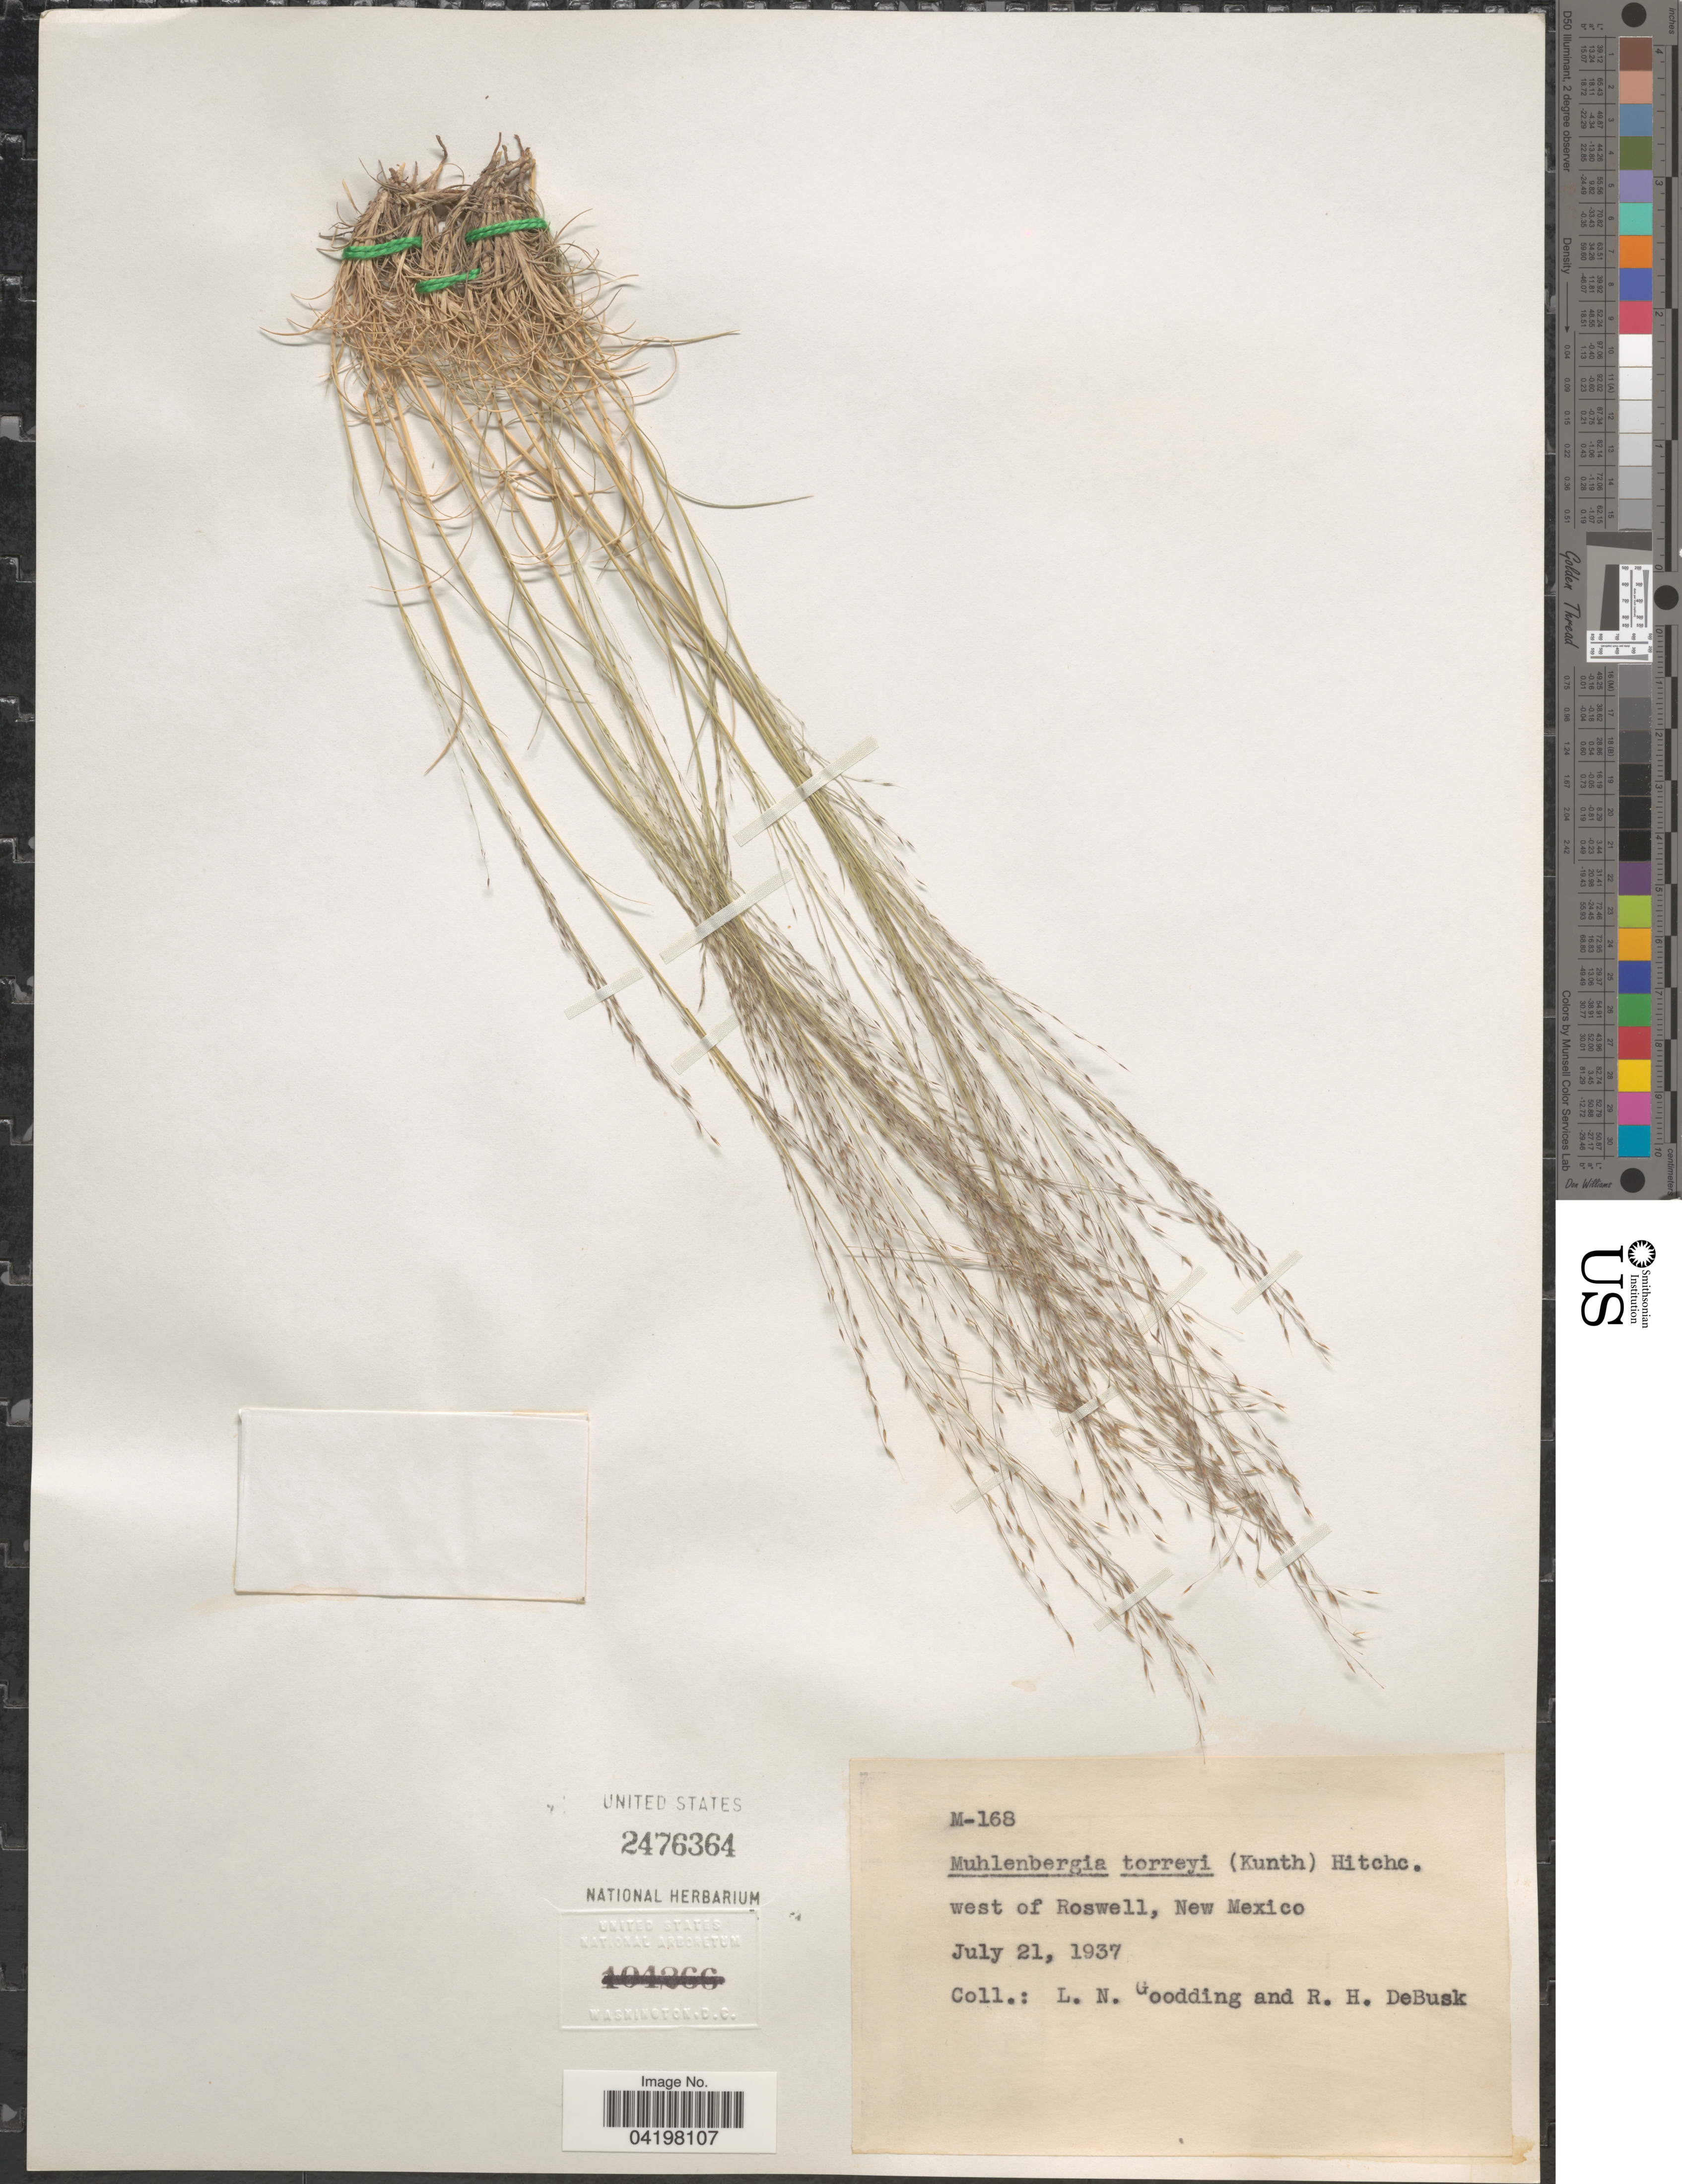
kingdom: Plantae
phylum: Tracheophyta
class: Liliopsida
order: Poales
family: Poaceae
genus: Muhlenbergia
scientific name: Muhlenbergia torreyi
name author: (Kunth) Hitchc. ex Bush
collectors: L. N. Goodding & R. DeBusk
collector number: M-168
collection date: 1937-07-21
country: United States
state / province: New Mexico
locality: West of Roswell.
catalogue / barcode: US 2476364